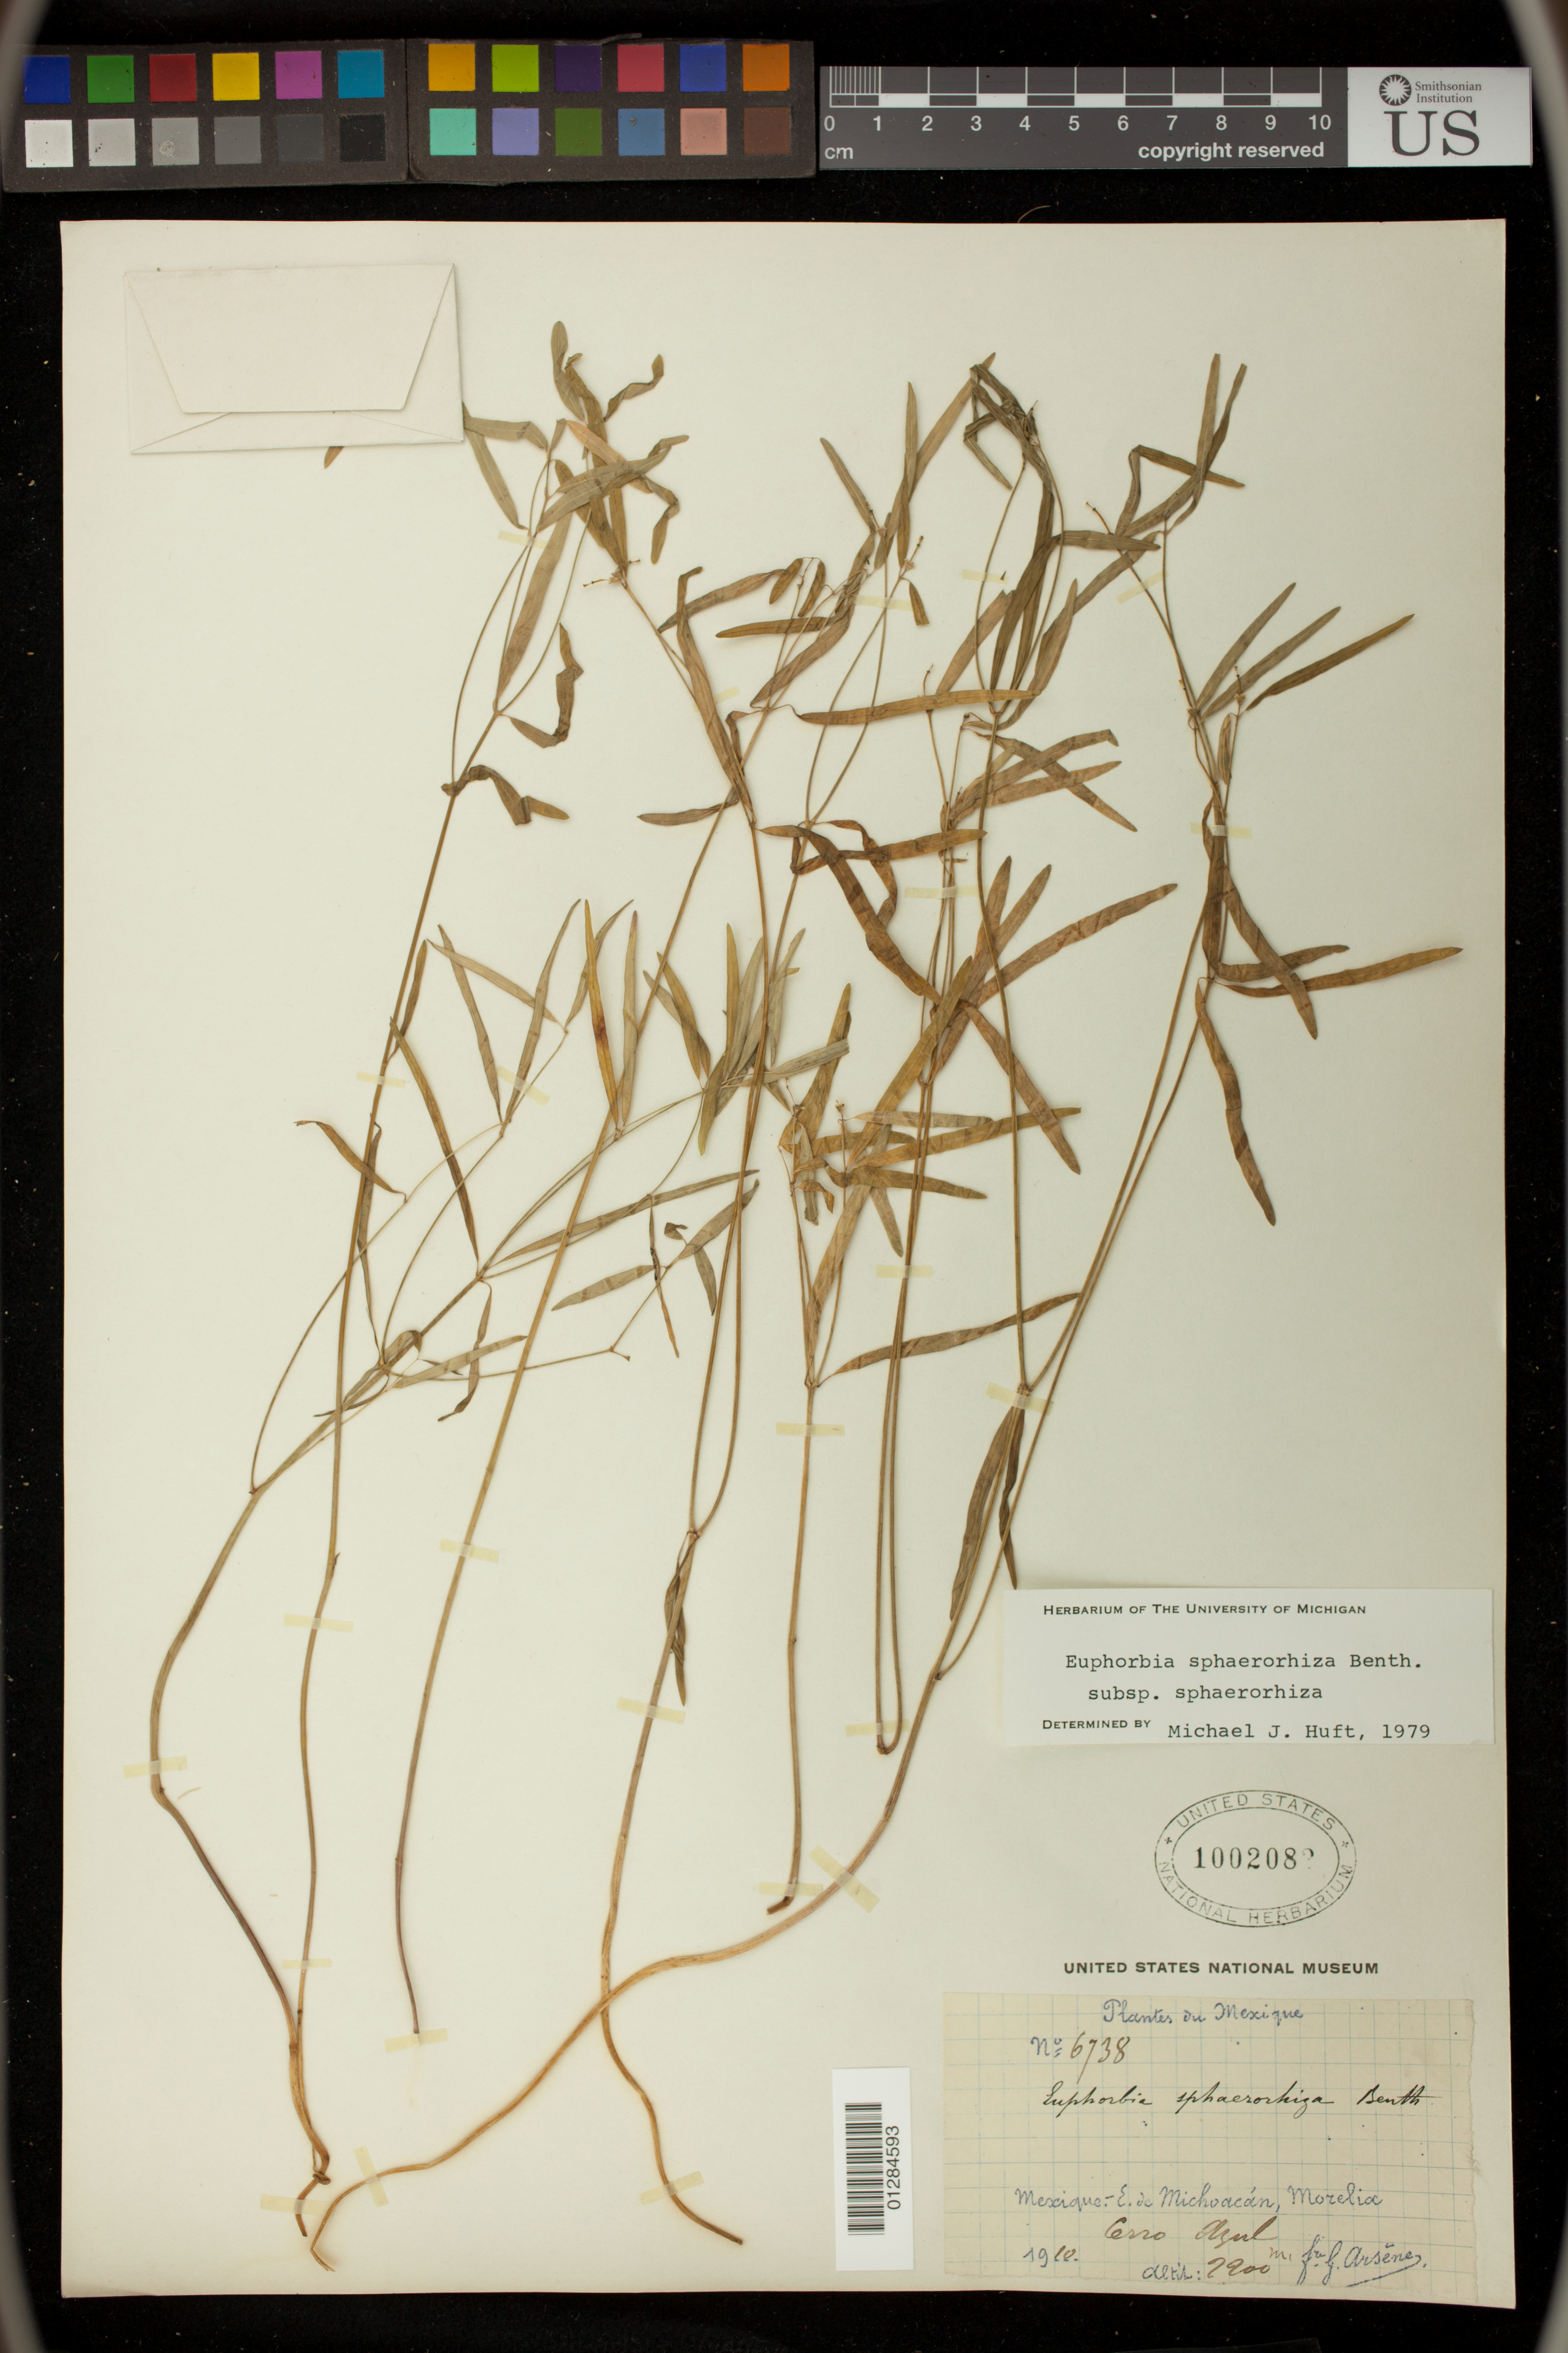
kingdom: Plantae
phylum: Tracheophyta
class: Magnoliopsida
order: Malpighiales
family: Euphorbiaceae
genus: Euphorbia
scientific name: Euphorbia sphaerorhiza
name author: Benth.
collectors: Bro. G. Arsène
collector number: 6738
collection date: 1910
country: Mexico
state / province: Michoacán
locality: Morelia, Cerro Azul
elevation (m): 2200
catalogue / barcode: US 1002082